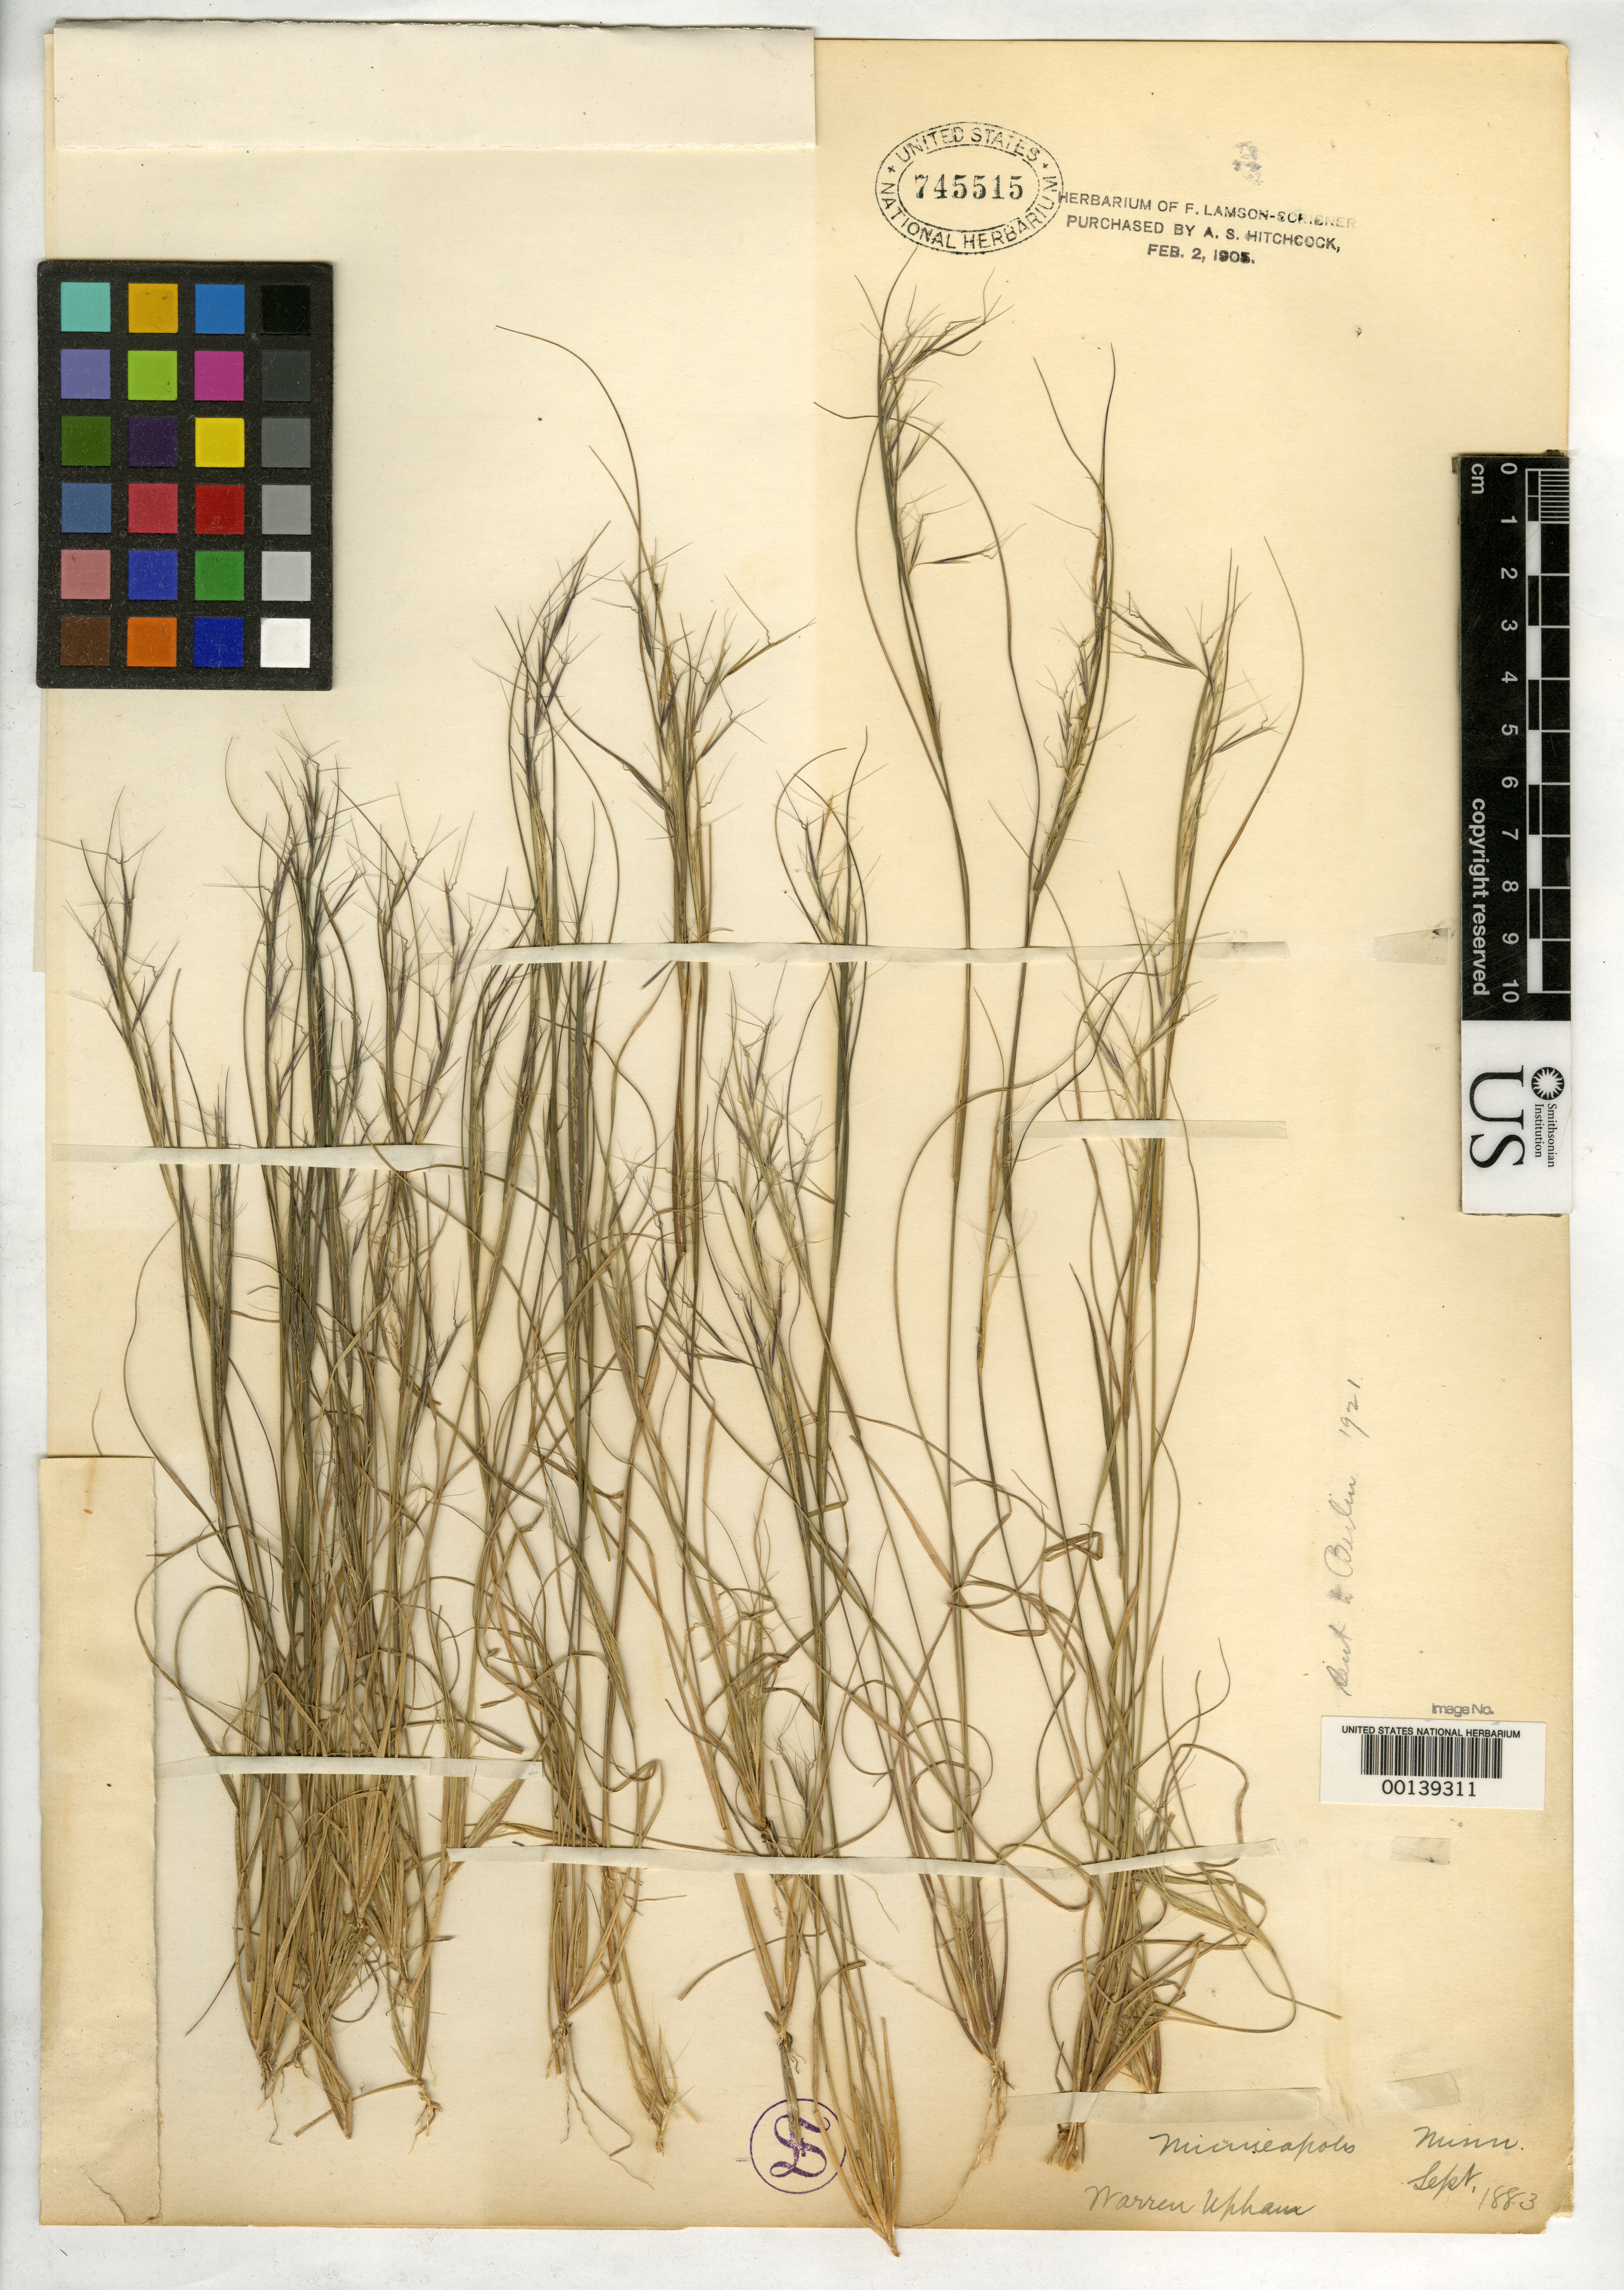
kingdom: Plantae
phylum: Tracheophyta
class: Liliopsida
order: Poales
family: Poaceae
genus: Aristida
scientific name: Aristida basiramea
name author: Engelm. ex Vasey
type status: Holotype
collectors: W. Upham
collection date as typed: Sep 1883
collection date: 1883-09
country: United States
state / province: Minnesota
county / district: Hennepin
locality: Minneapolis.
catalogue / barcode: US 745515